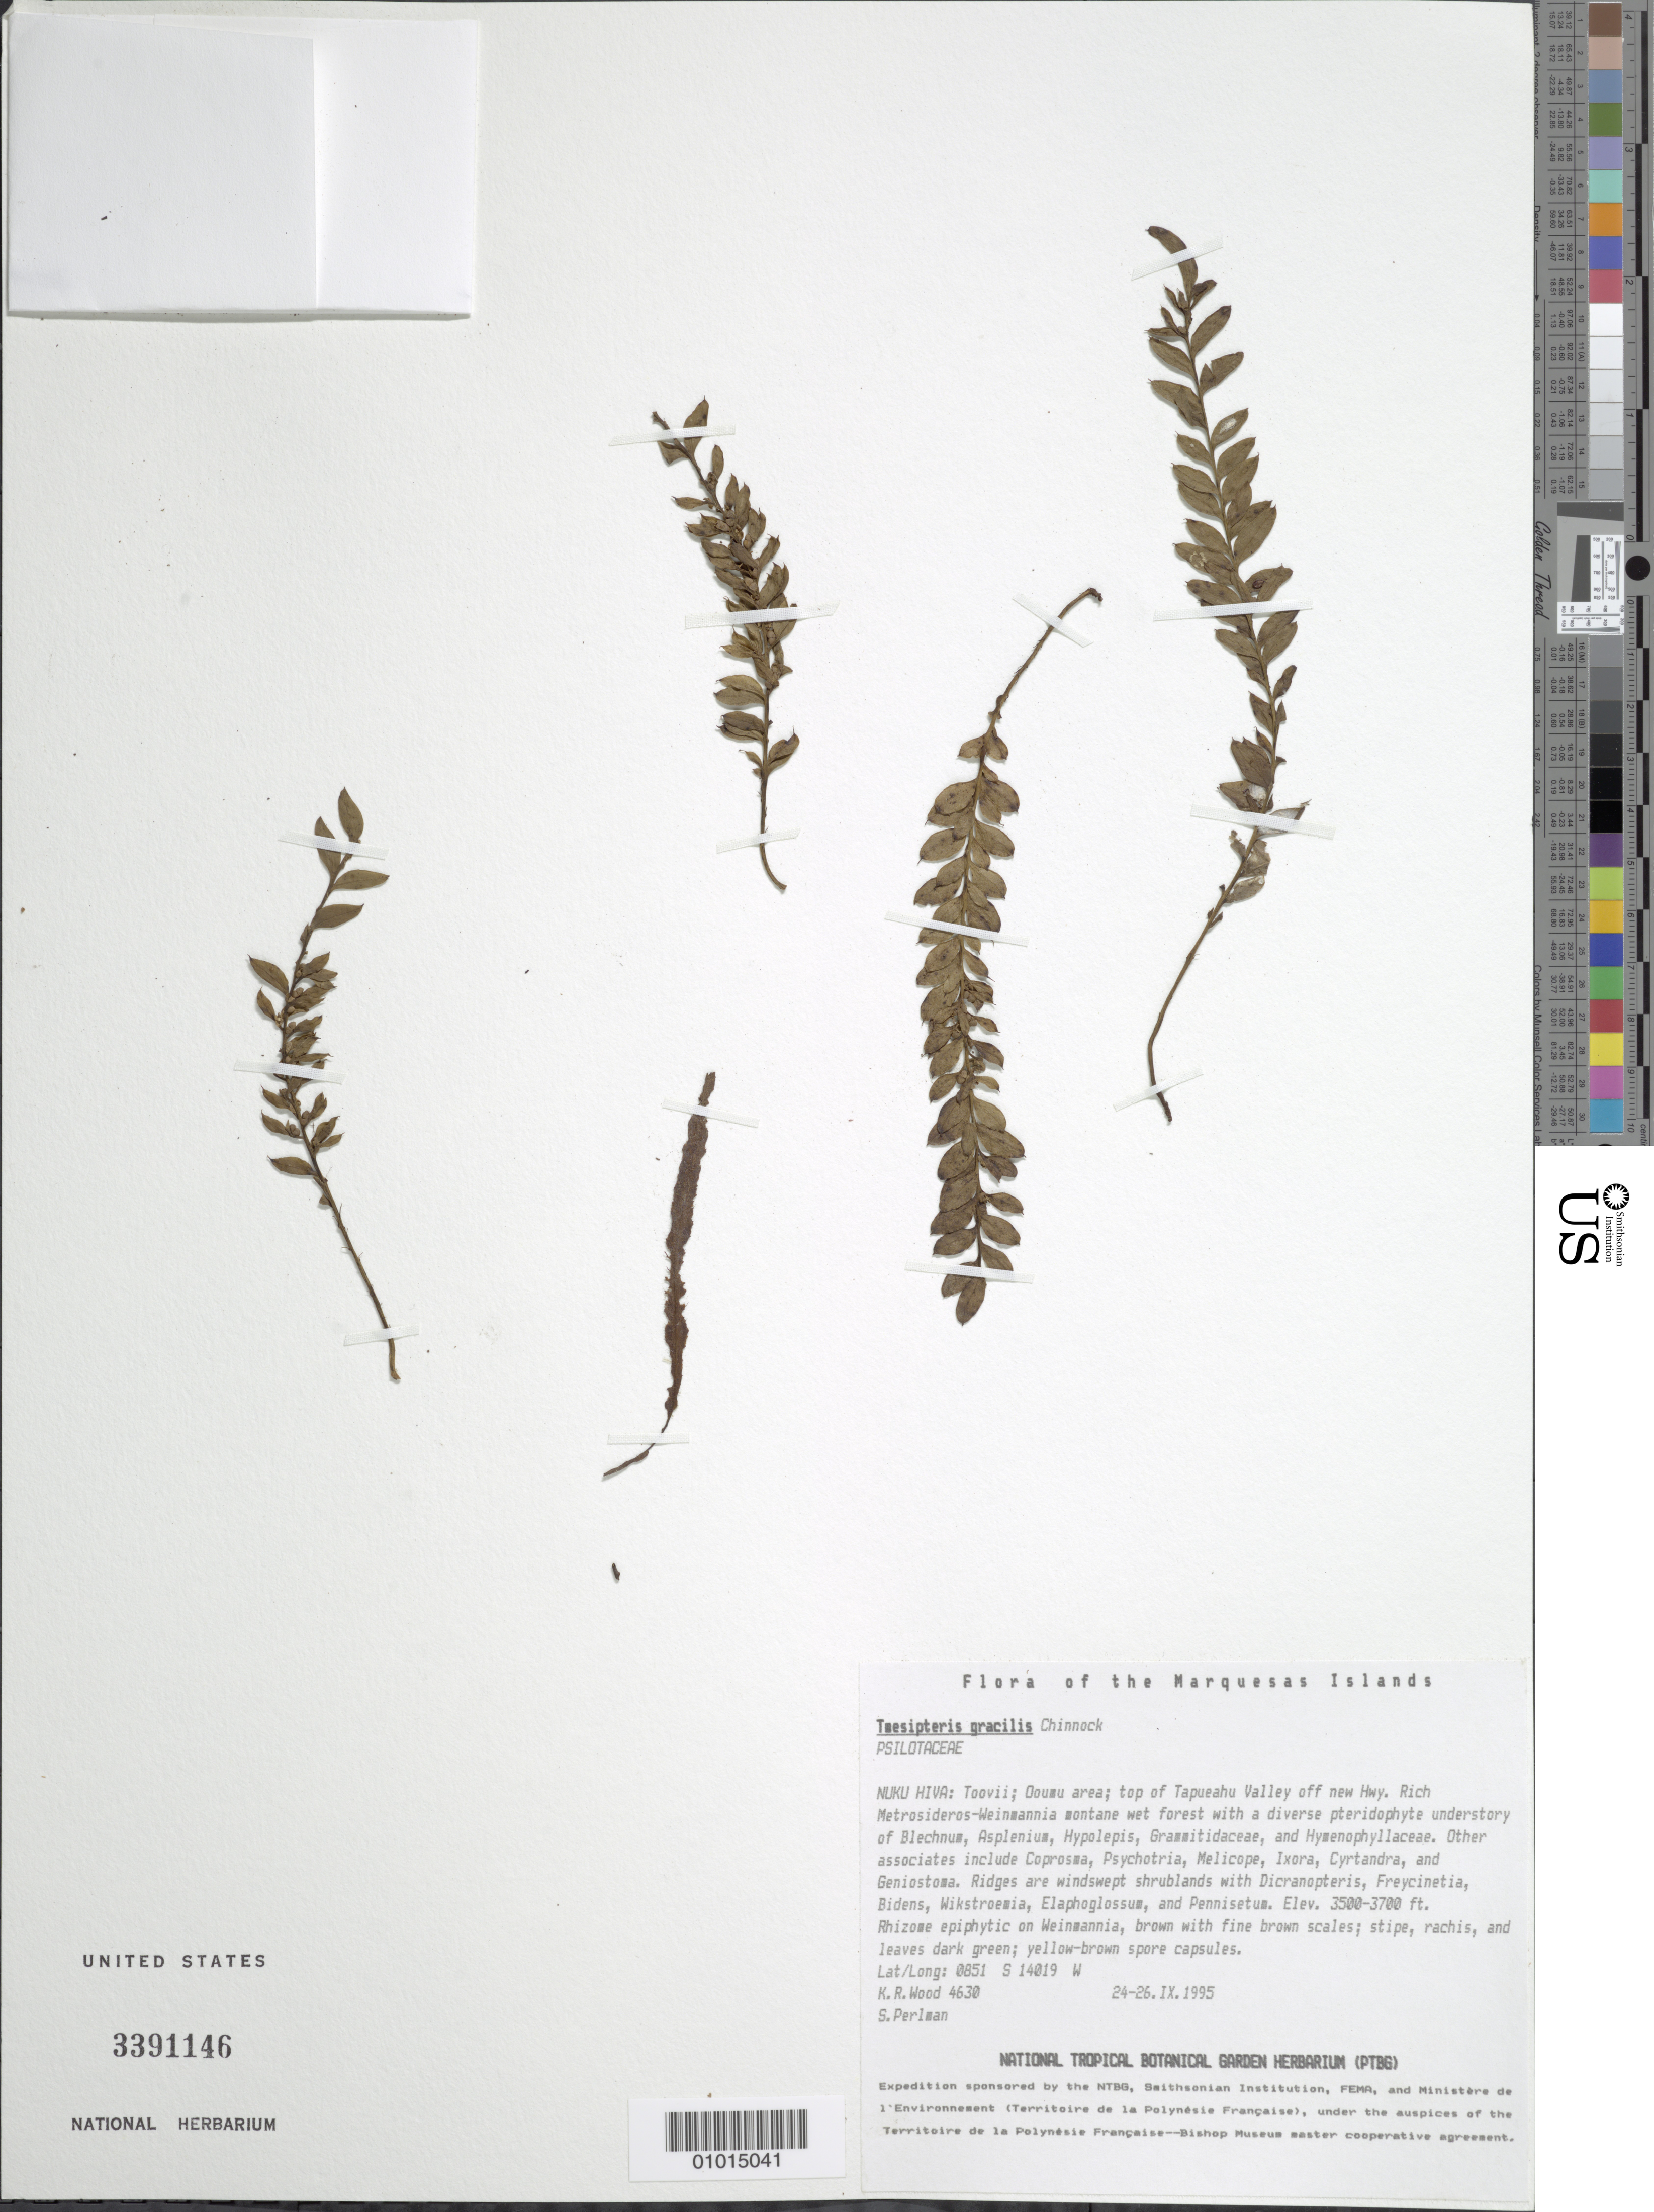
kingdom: Plantae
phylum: Tracheophyta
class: Polypodiopsida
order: Psilotales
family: Psilotaceae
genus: Tmesipteris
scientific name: Tmesipteris gracilis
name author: Chinnock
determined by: Wood, Kenneth R.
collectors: K. R. Wood & S. P. Perlman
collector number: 4630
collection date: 1995-09-24/1995-09-26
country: French Polynesia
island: Nuku Hiva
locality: Toovii, Ooumu area, top of Tapueahu Valley off new hwy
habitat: Rich Metrosideros - Weinmannia montane wet forests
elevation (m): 1067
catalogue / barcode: US 3391146